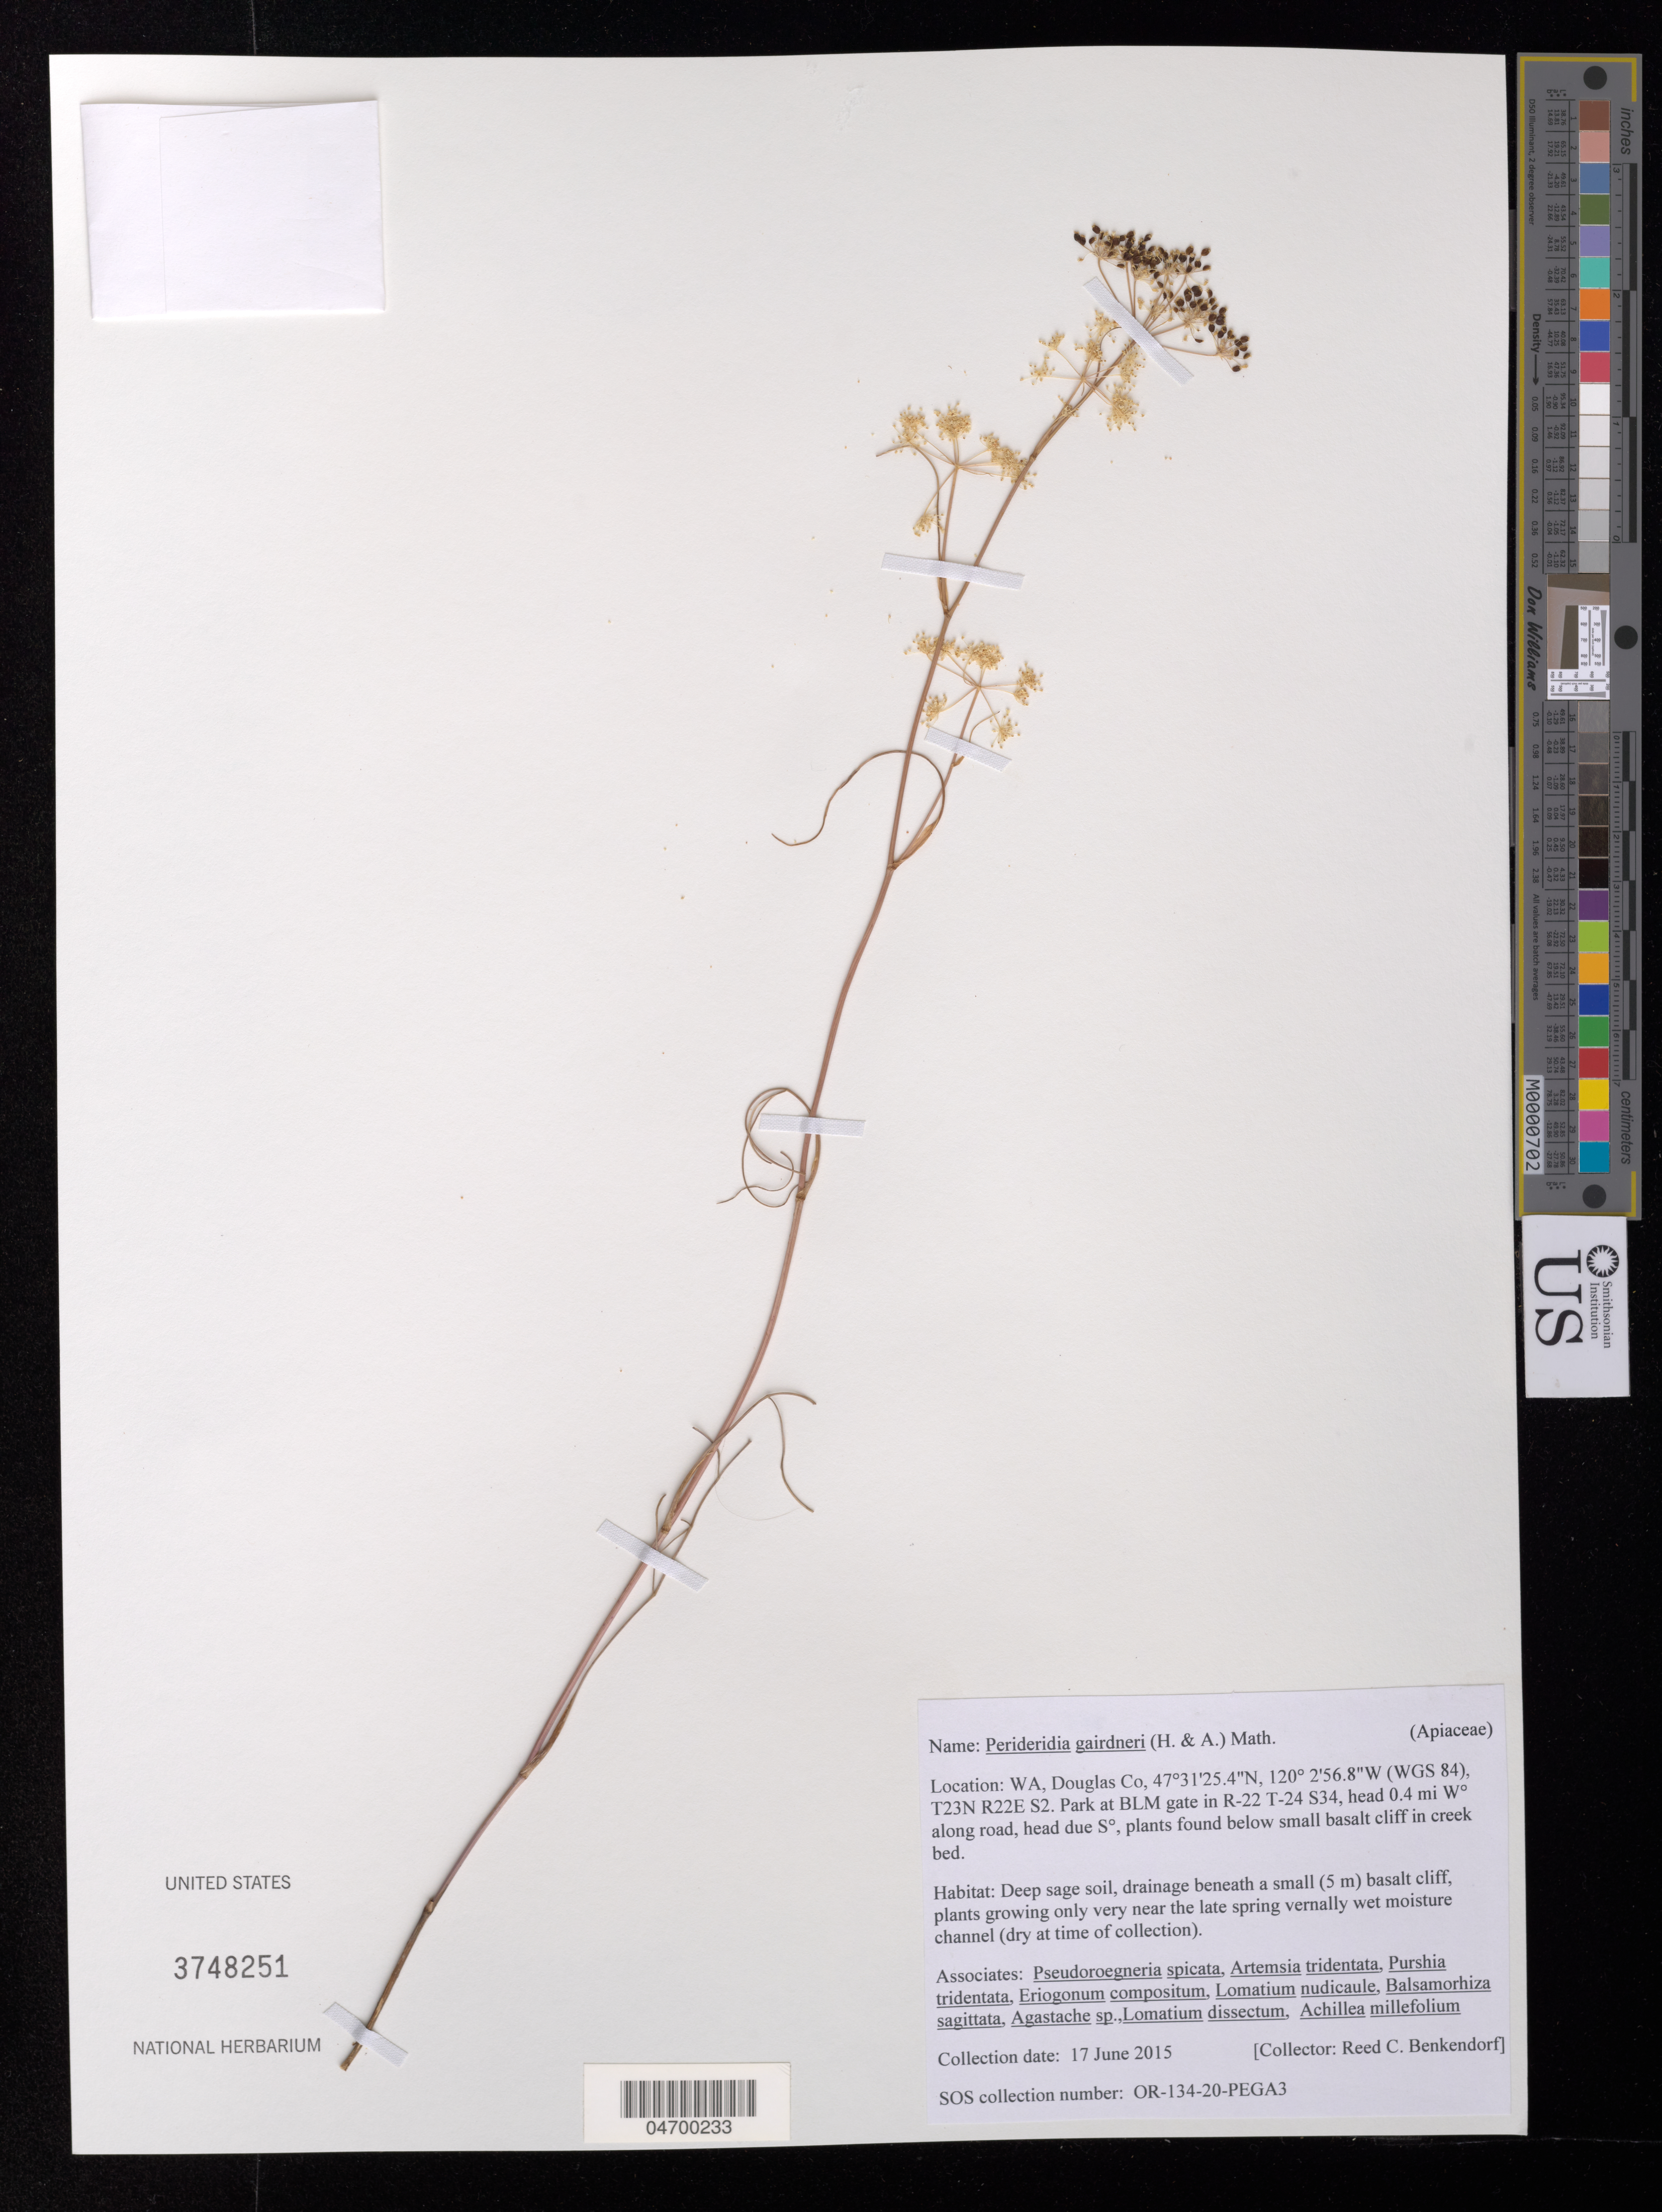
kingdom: Plantae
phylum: Tracheophyta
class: Magnoliopsida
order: Apiales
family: Apiaceae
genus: Perideridia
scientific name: Perideridia gairdneri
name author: (Hook. & Arn.) Mathias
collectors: R. Benkendorf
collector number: OR-134-20-PEGA3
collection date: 2015-06-17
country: United States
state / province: Washington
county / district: Douglas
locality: WA, Douglas Co, (WGS 84), T-23 R22E S2. Park at BLM gate in R-22 T-24 S34, head 0.4 mi Wº along road, head due Sº.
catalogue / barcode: US 3748251